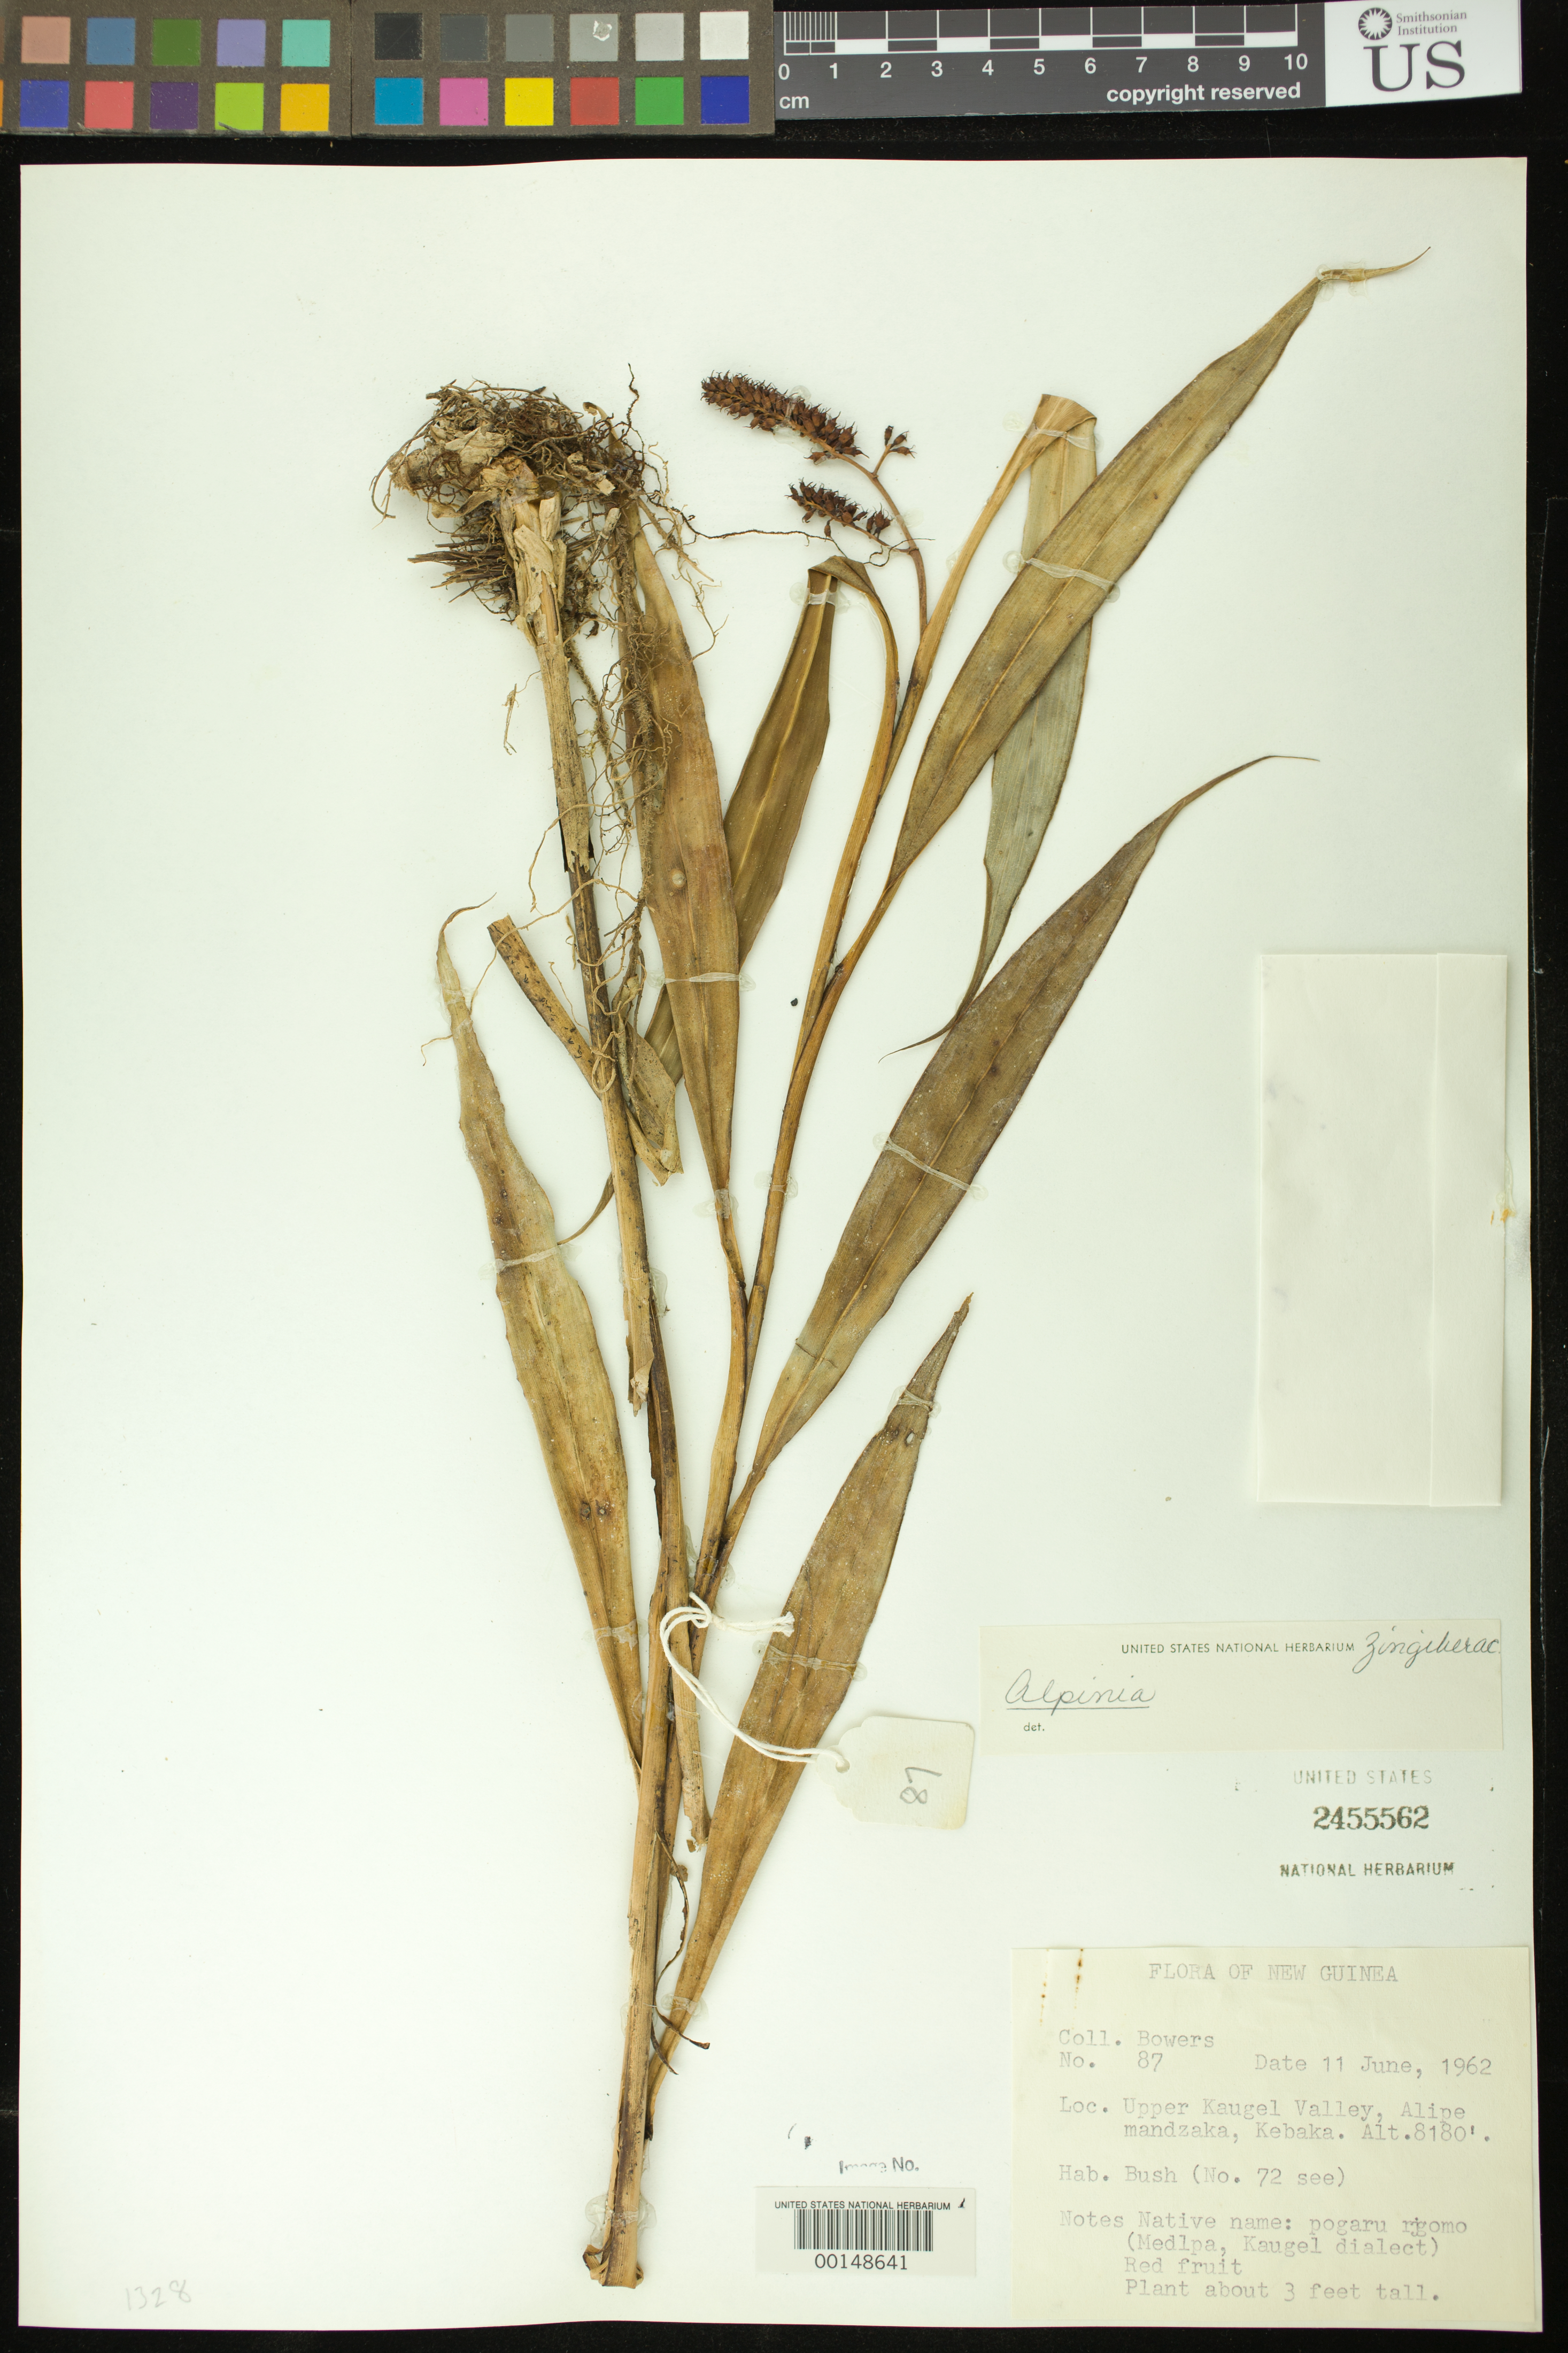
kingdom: Plantae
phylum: Tracheophyta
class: Liliopsida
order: Zingiberales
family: Zingiberaceae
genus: Alpinia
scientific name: Alpinia sp.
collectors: -. Bowers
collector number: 87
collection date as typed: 11 Jun 1962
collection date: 1962-06-11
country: Papua New Guinea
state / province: Western Highlands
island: New Guinea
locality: Upper kaugel valley, alipe mandzaka, kebaka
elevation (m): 2493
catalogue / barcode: US 2455562